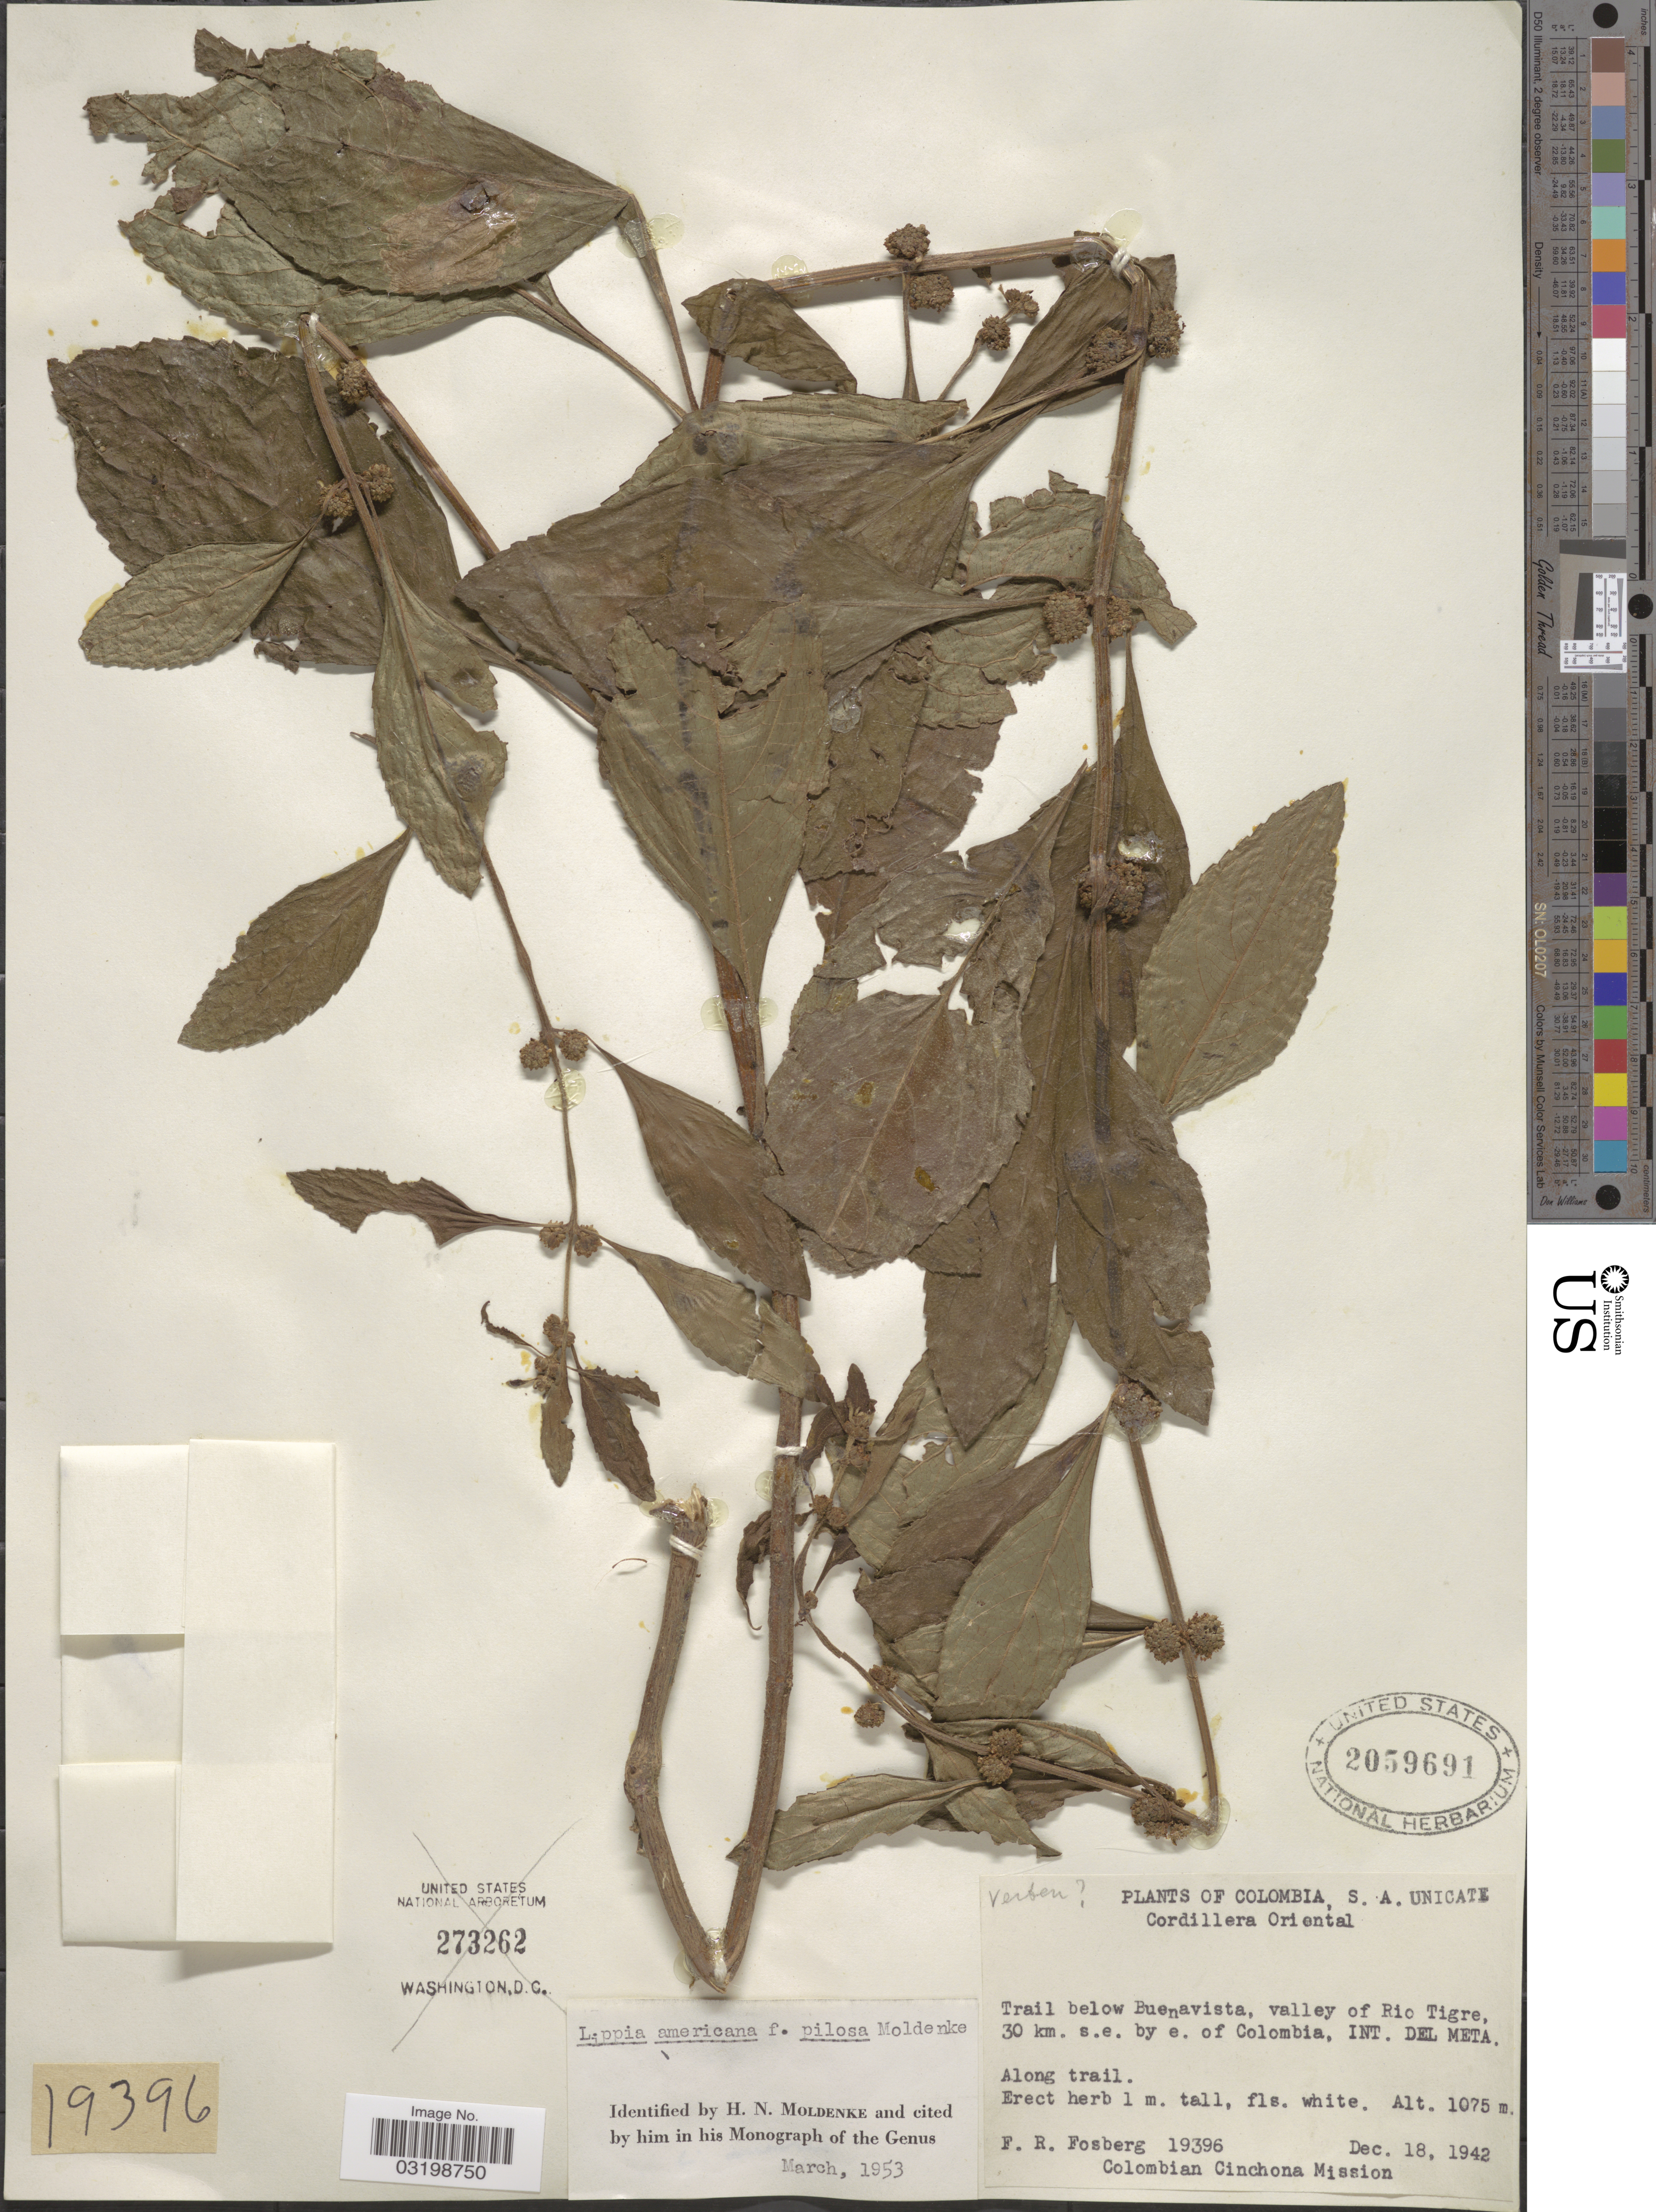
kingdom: Plantae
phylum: Tracheophyta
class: Magnoliopsida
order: Lamiales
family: Verbenaceae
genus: Lippia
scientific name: Lippia americana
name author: L.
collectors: F. R. Fosberg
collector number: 19396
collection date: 1942-12-18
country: Colombia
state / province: Meta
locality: Cordillera Oriental. Trail below Buenavista, valley of Rio Tigre, 30 km. s.e. by e. of Colombia, Int. del Meta.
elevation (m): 1075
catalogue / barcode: US 2059691